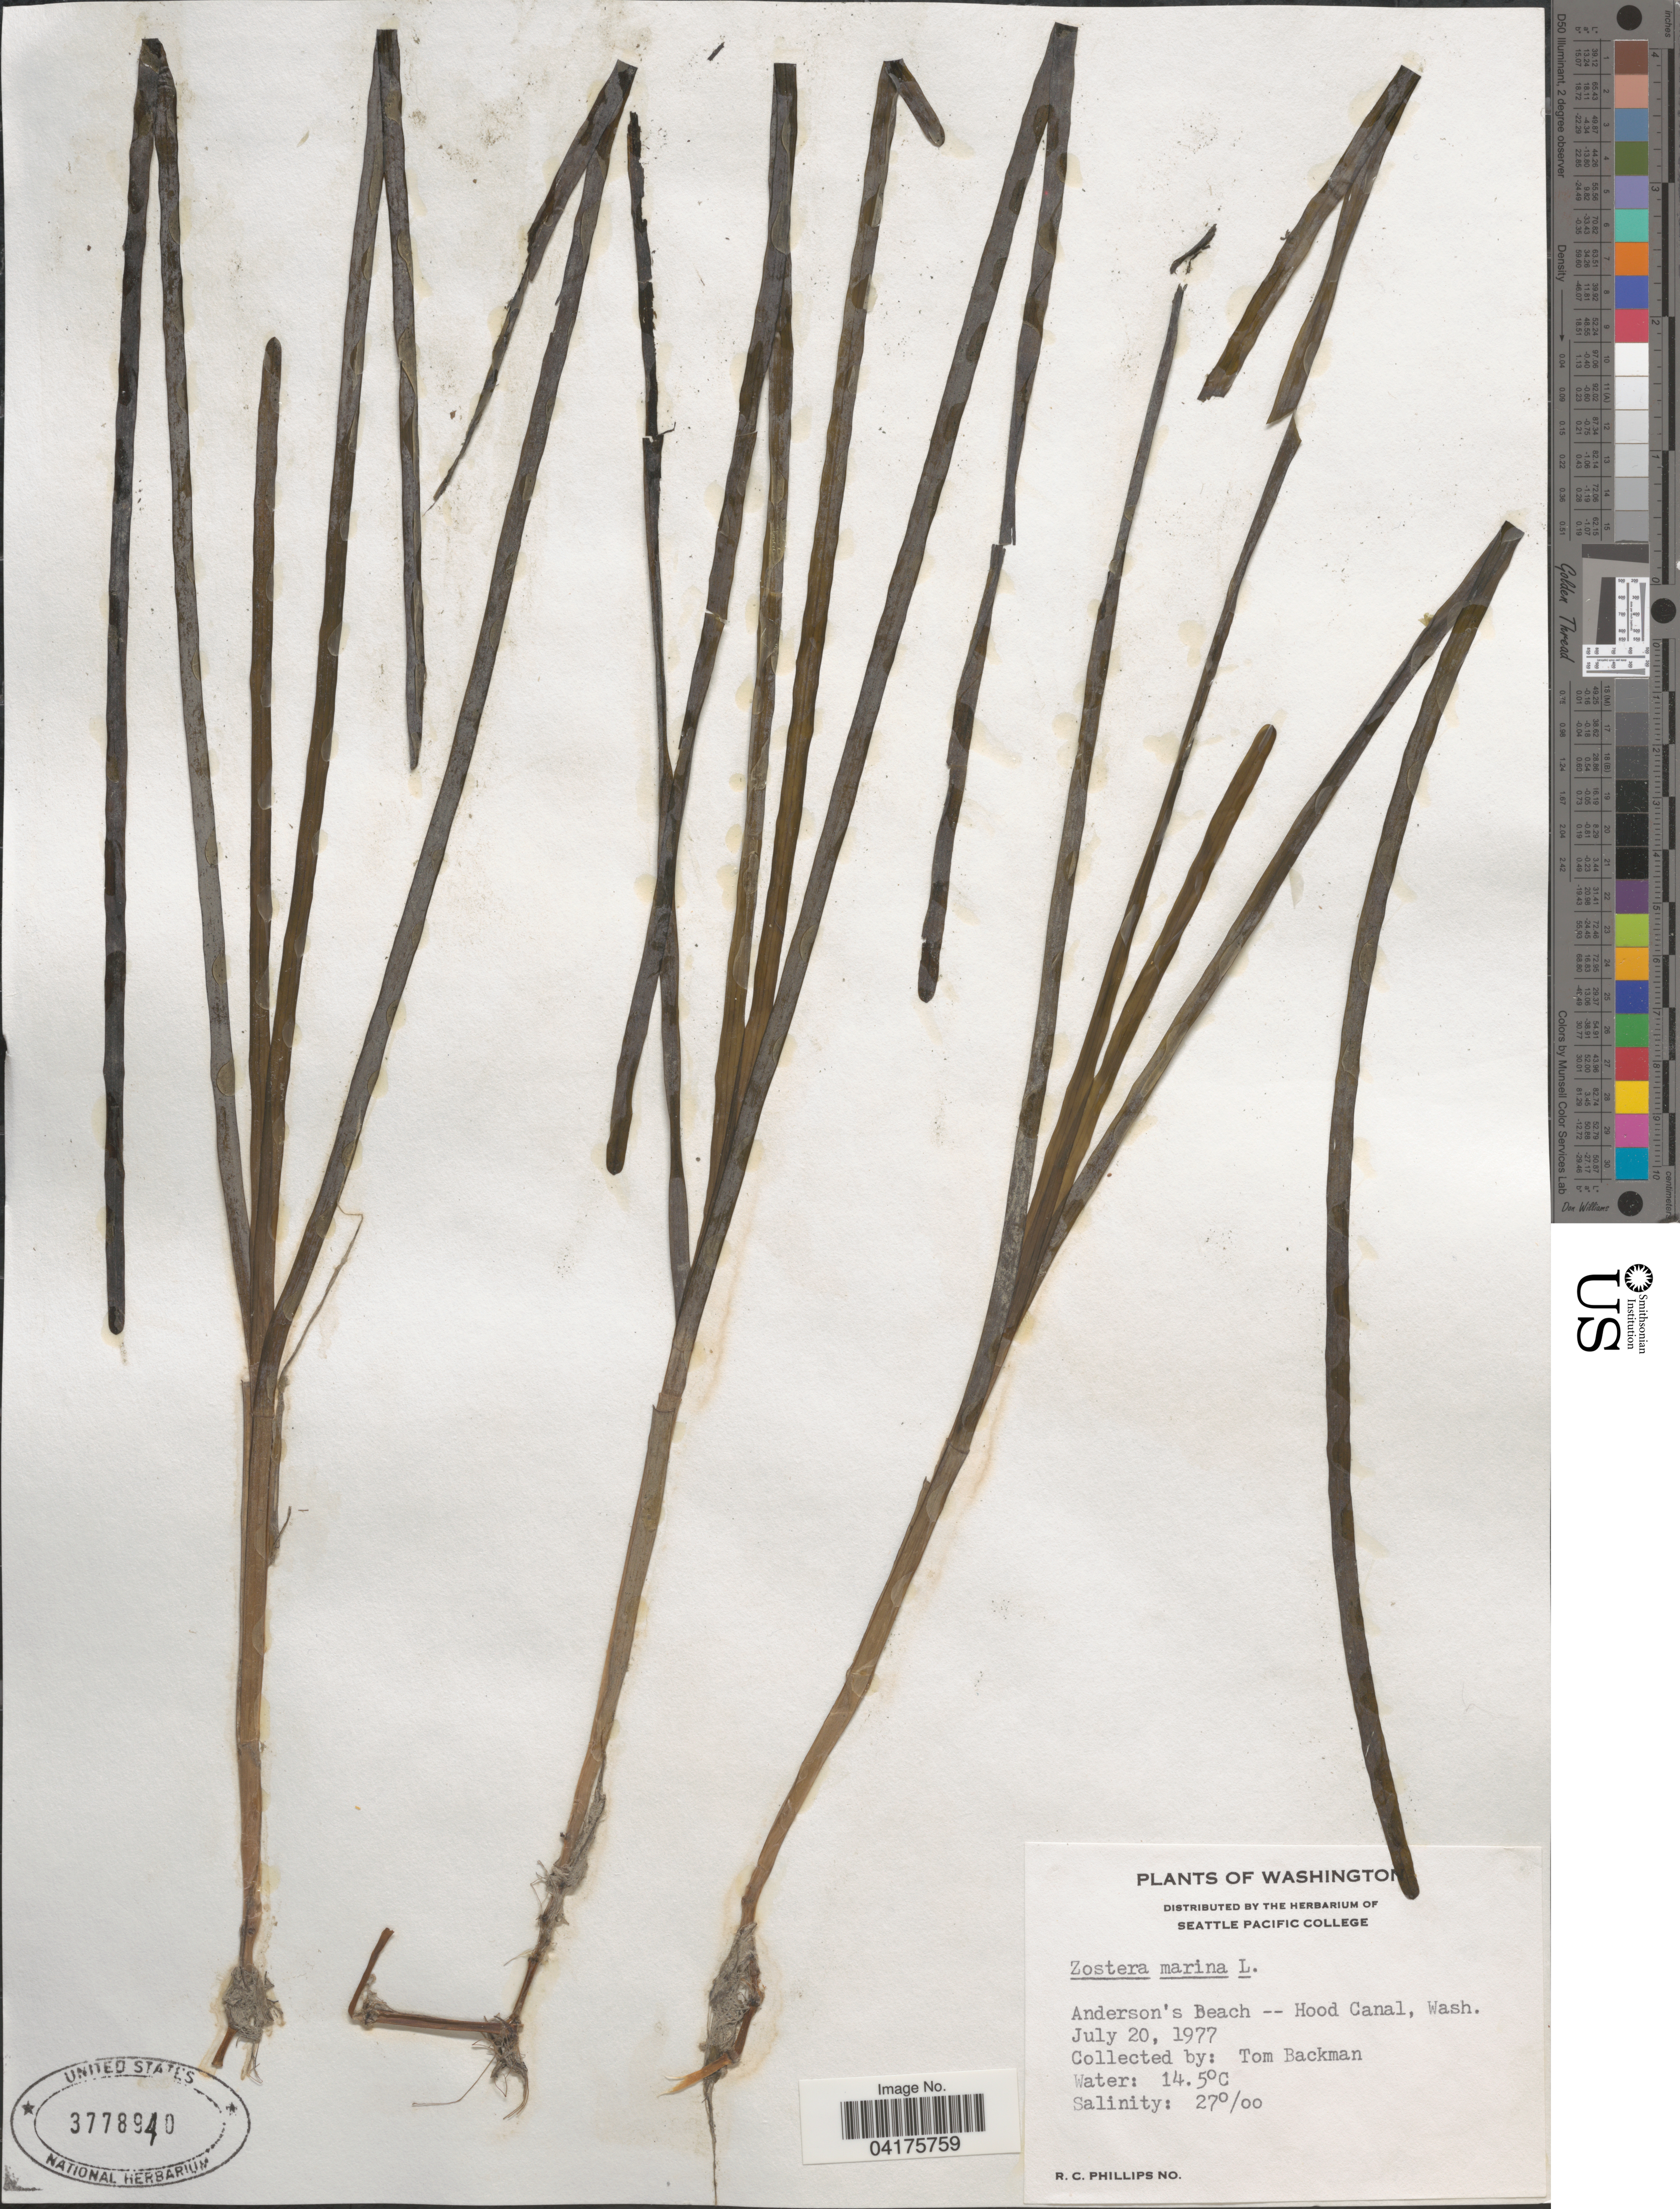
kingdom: Plantae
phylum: Tracheophyta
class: Liliopsida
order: Alismatales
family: Zosteraceae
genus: Zostera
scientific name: Zostera marina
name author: L.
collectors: T. Backman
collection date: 1977-07-20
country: United States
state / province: Washington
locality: Anderson's Beach -- Hood Canal.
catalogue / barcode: US 3778940